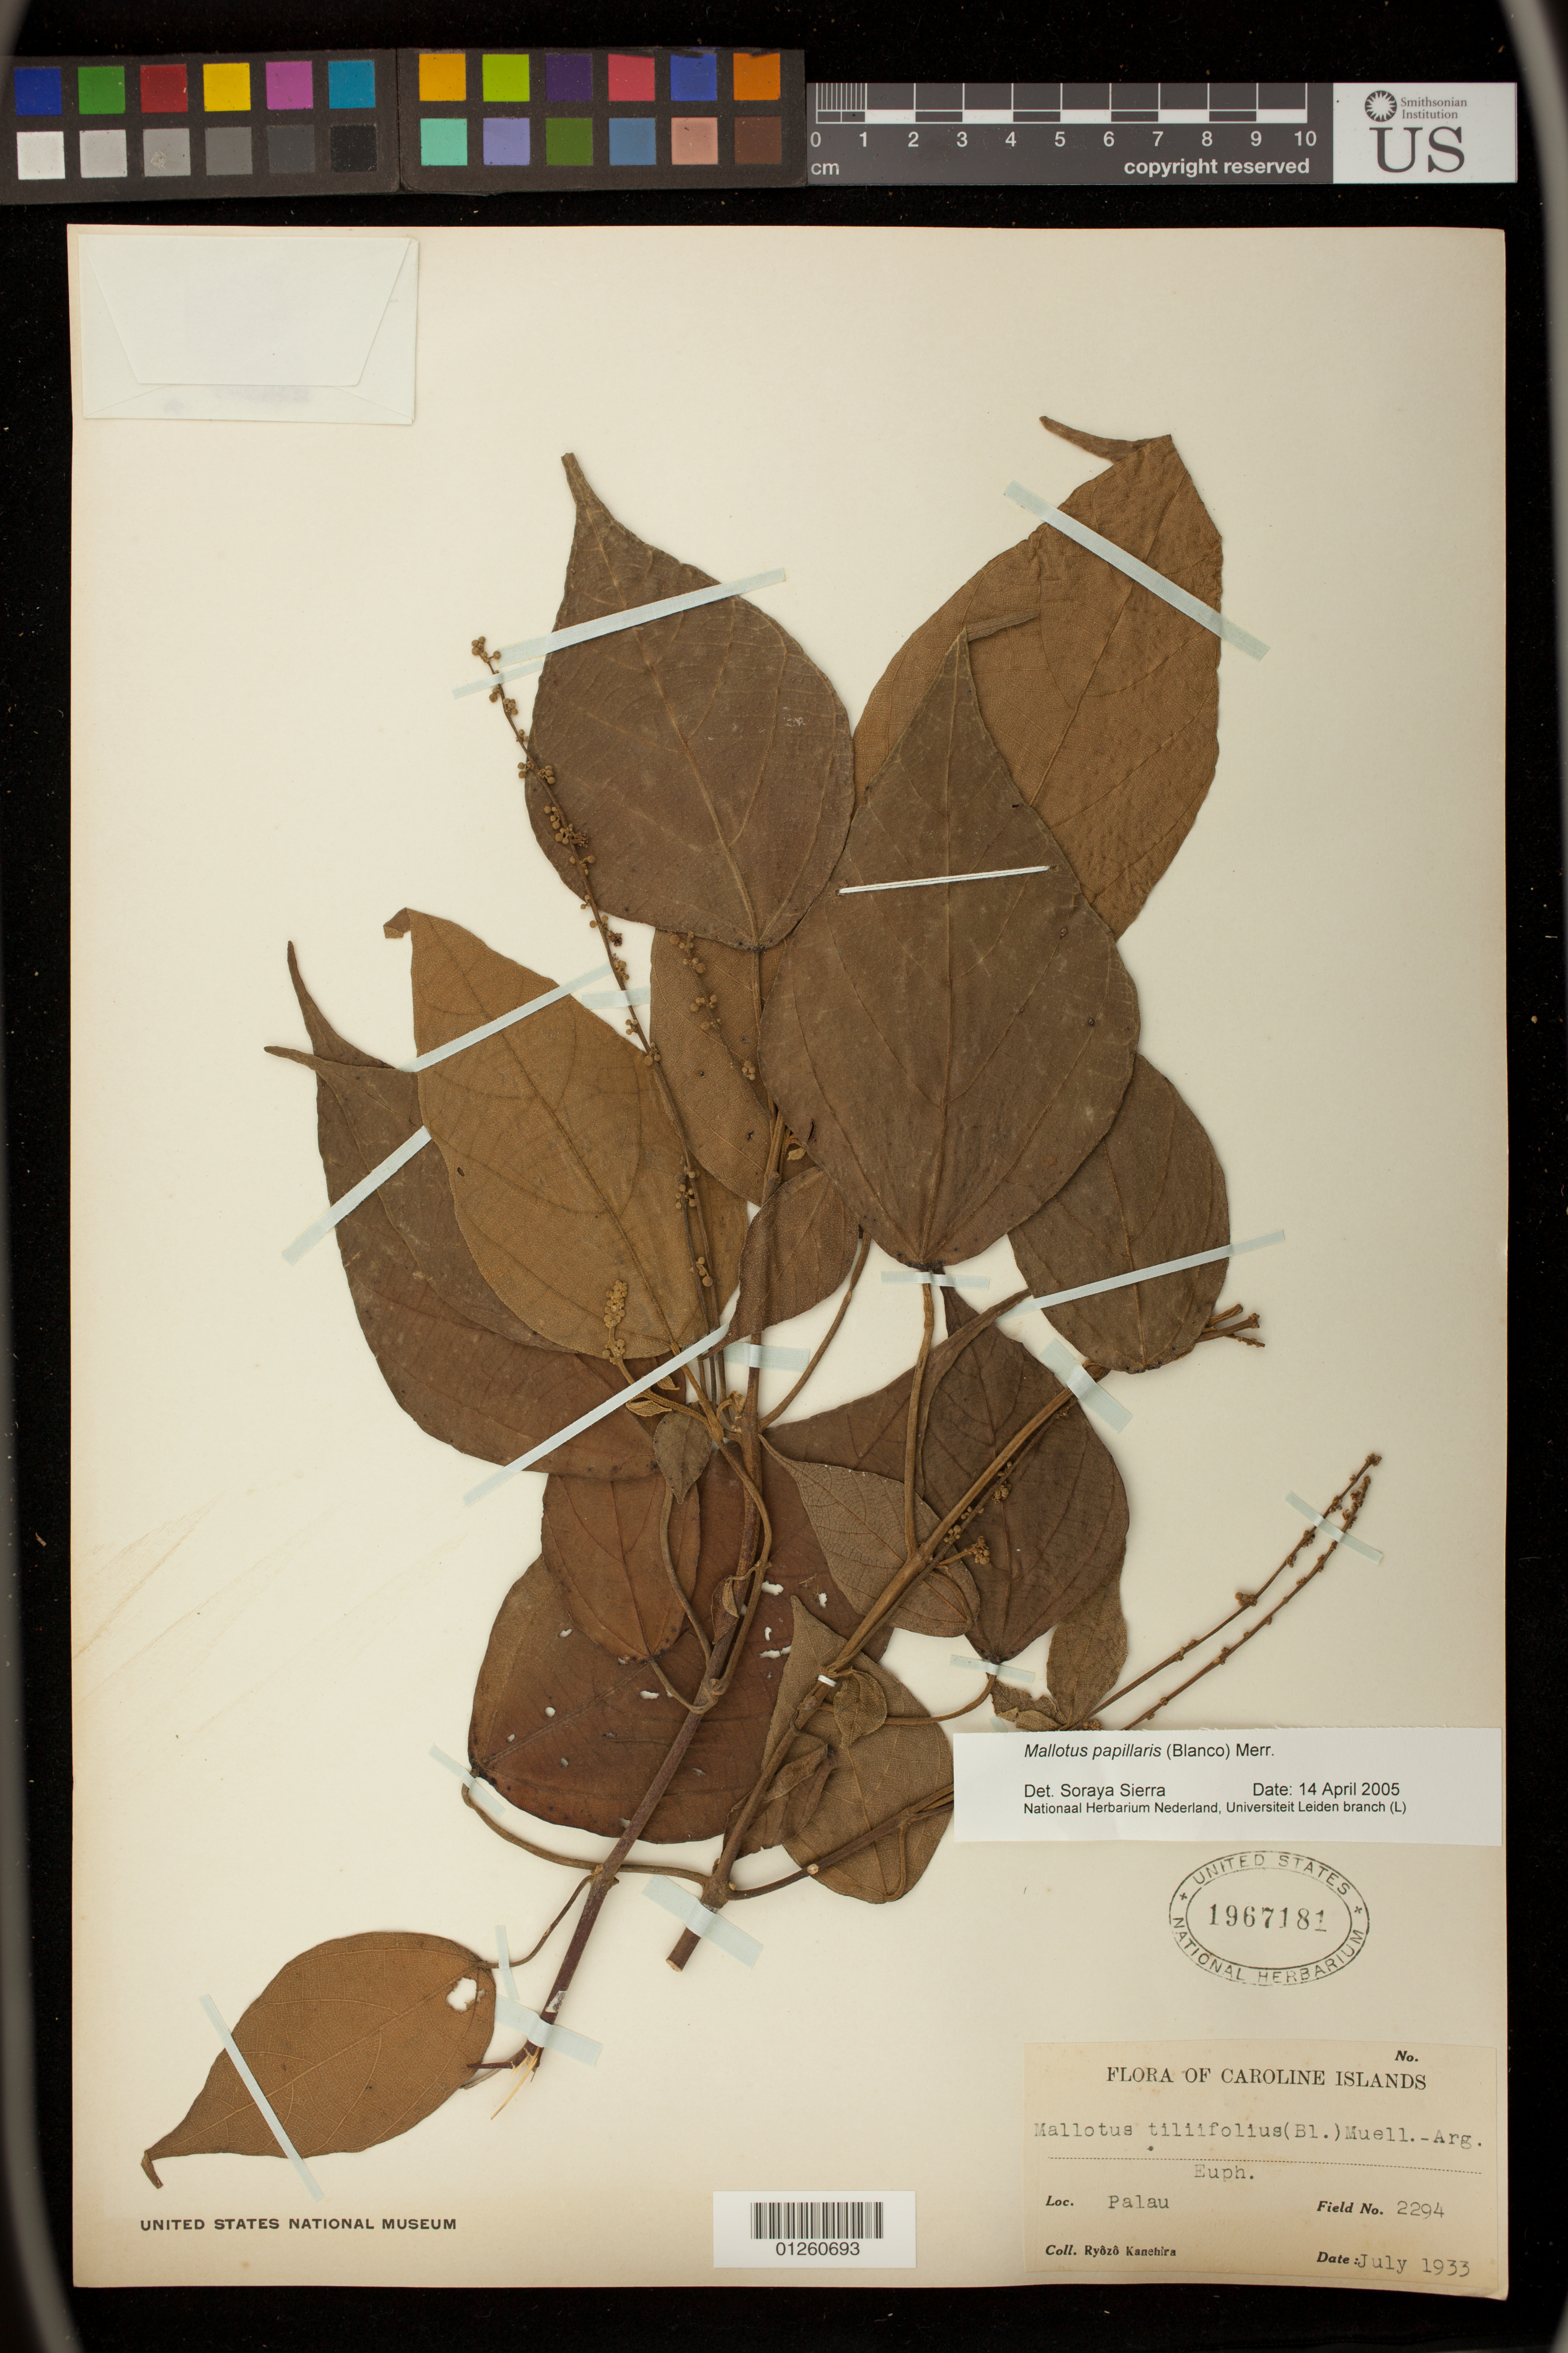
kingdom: Plantae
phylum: Tracheophyta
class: Magnoliopsida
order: Malpighiales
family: Euphorbiaceae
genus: Mallotus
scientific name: Mallotus papillaris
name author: (Blanco) Merr.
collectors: R. Kanehira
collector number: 2294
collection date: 1933-07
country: Palau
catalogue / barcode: US 1967181